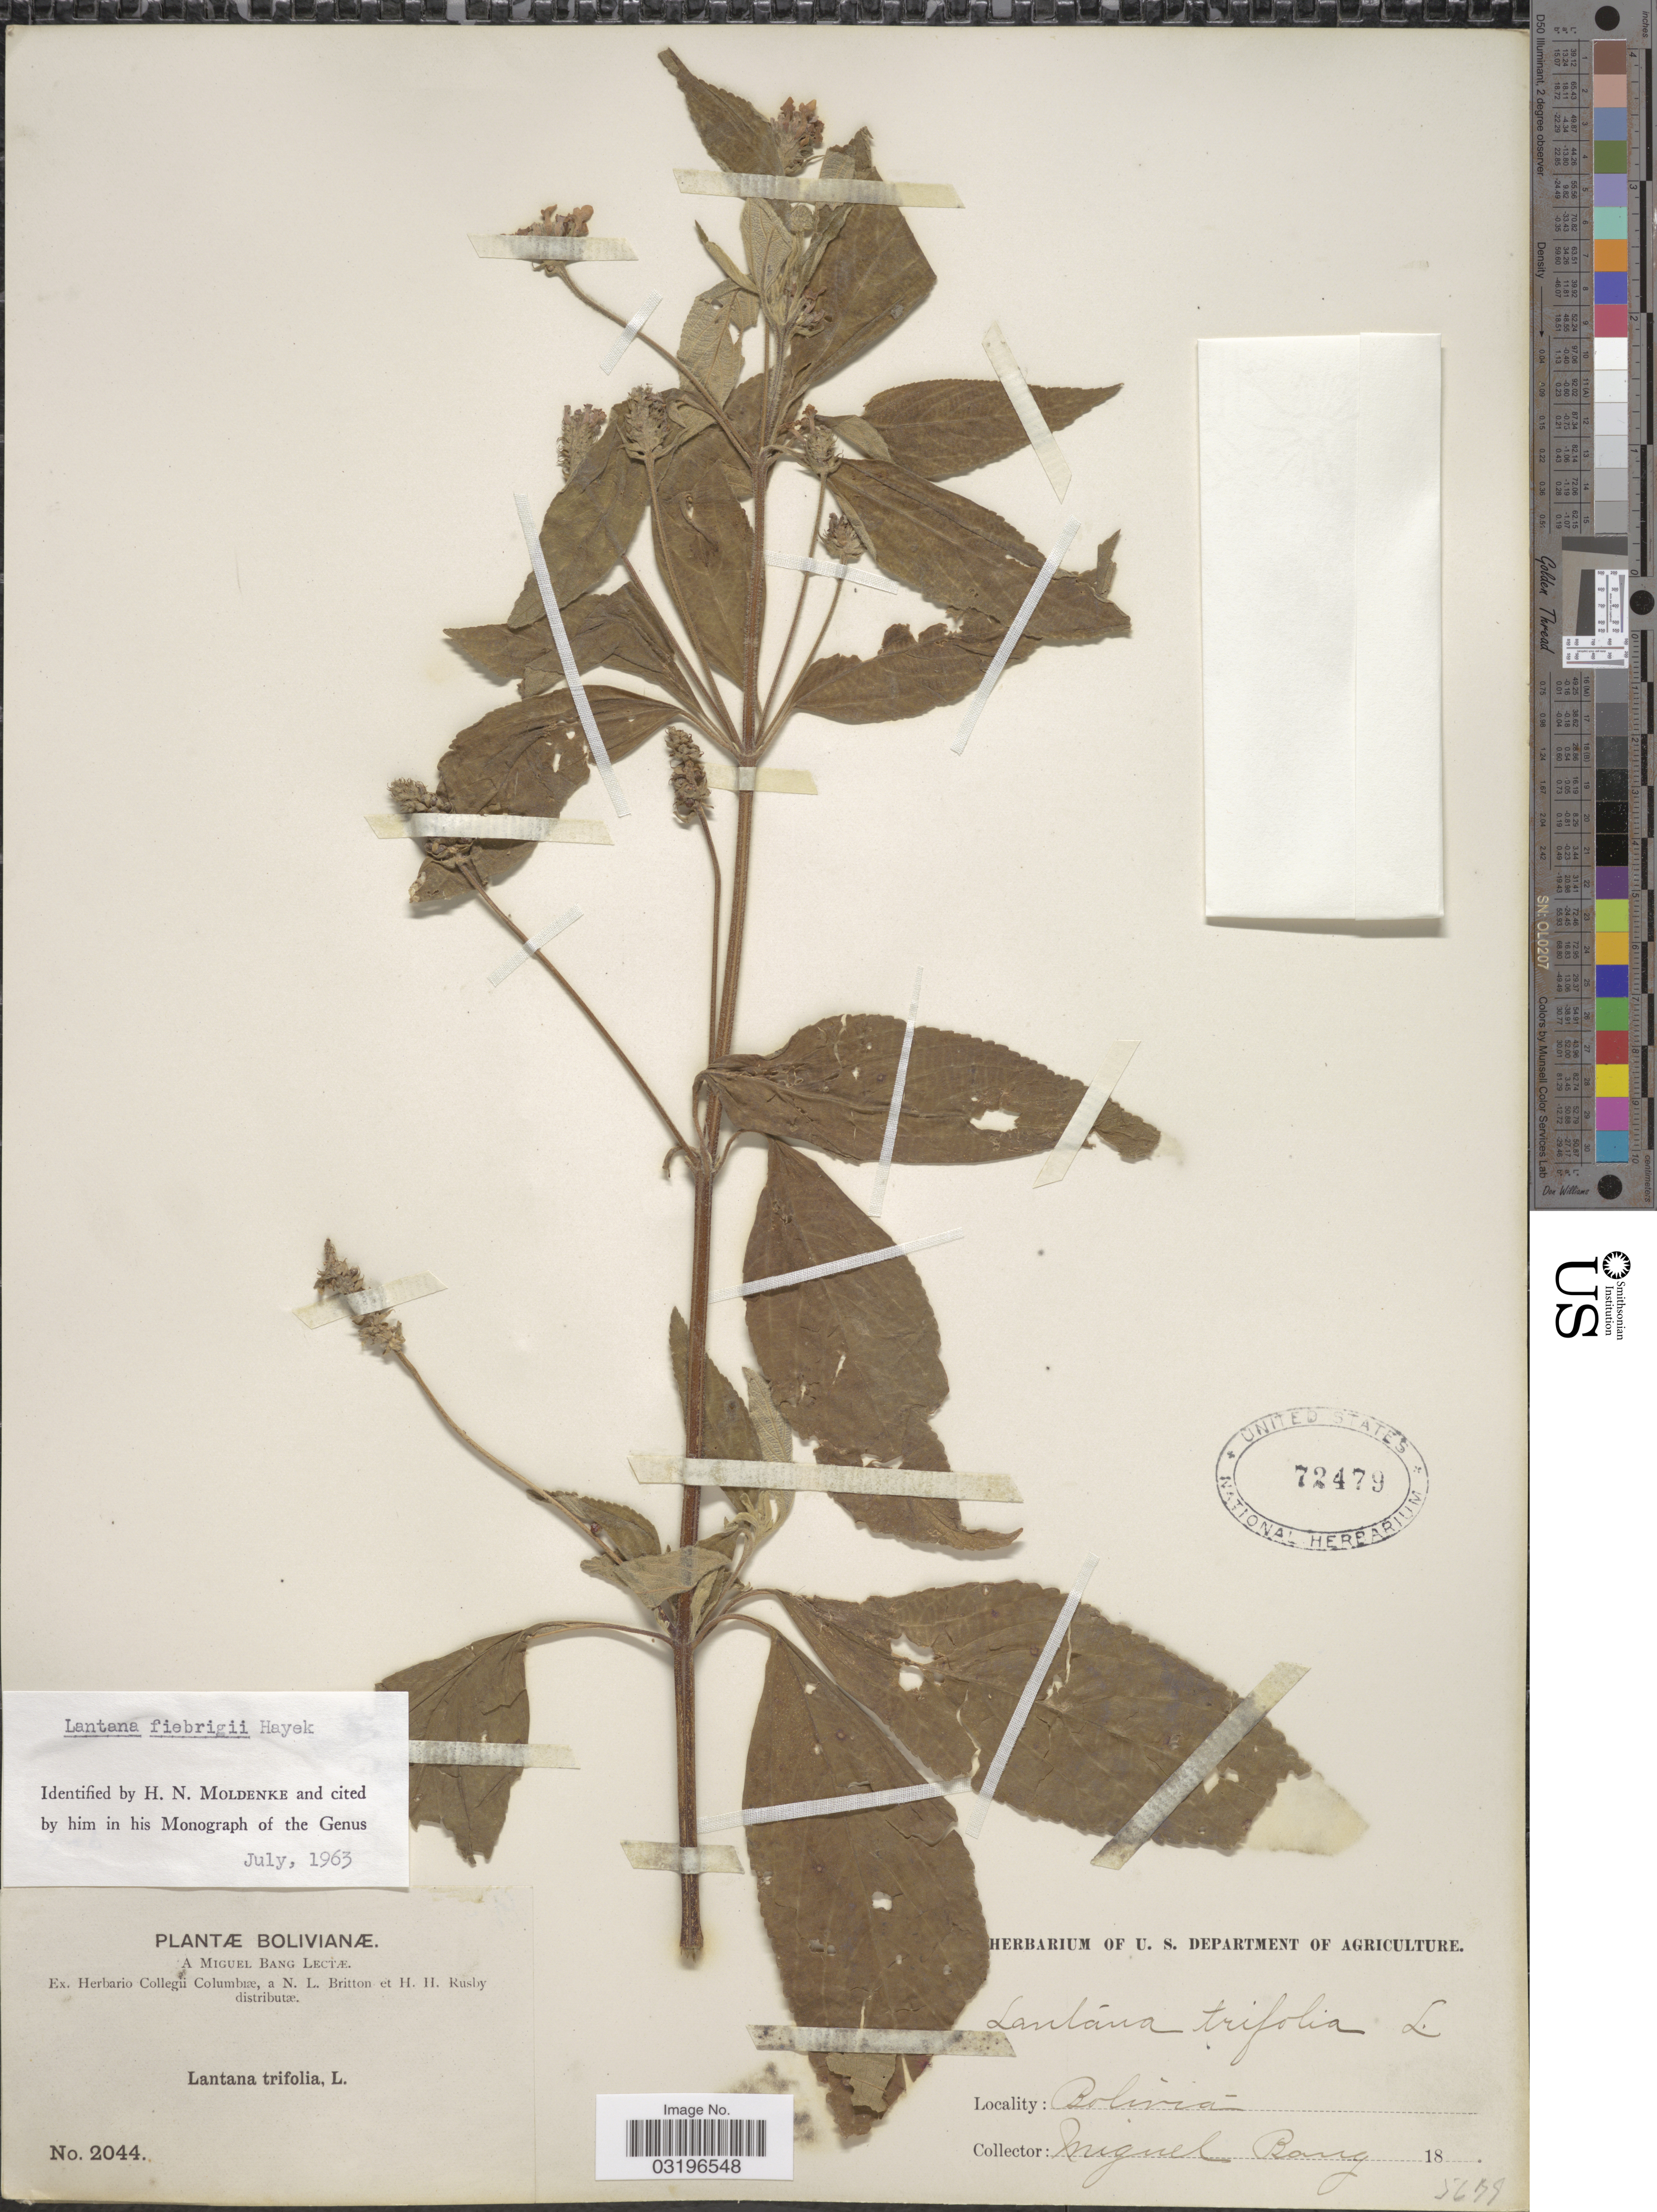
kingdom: Plantae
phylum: Tracheophyta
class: Magnoliopsida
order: Lamiales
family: Verbenaceae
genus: Lantana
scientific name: Lantana fiebrigii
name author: Hayek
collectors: M. Bang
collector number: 2044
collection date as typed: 18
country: Bolivia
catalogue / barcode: US 72479